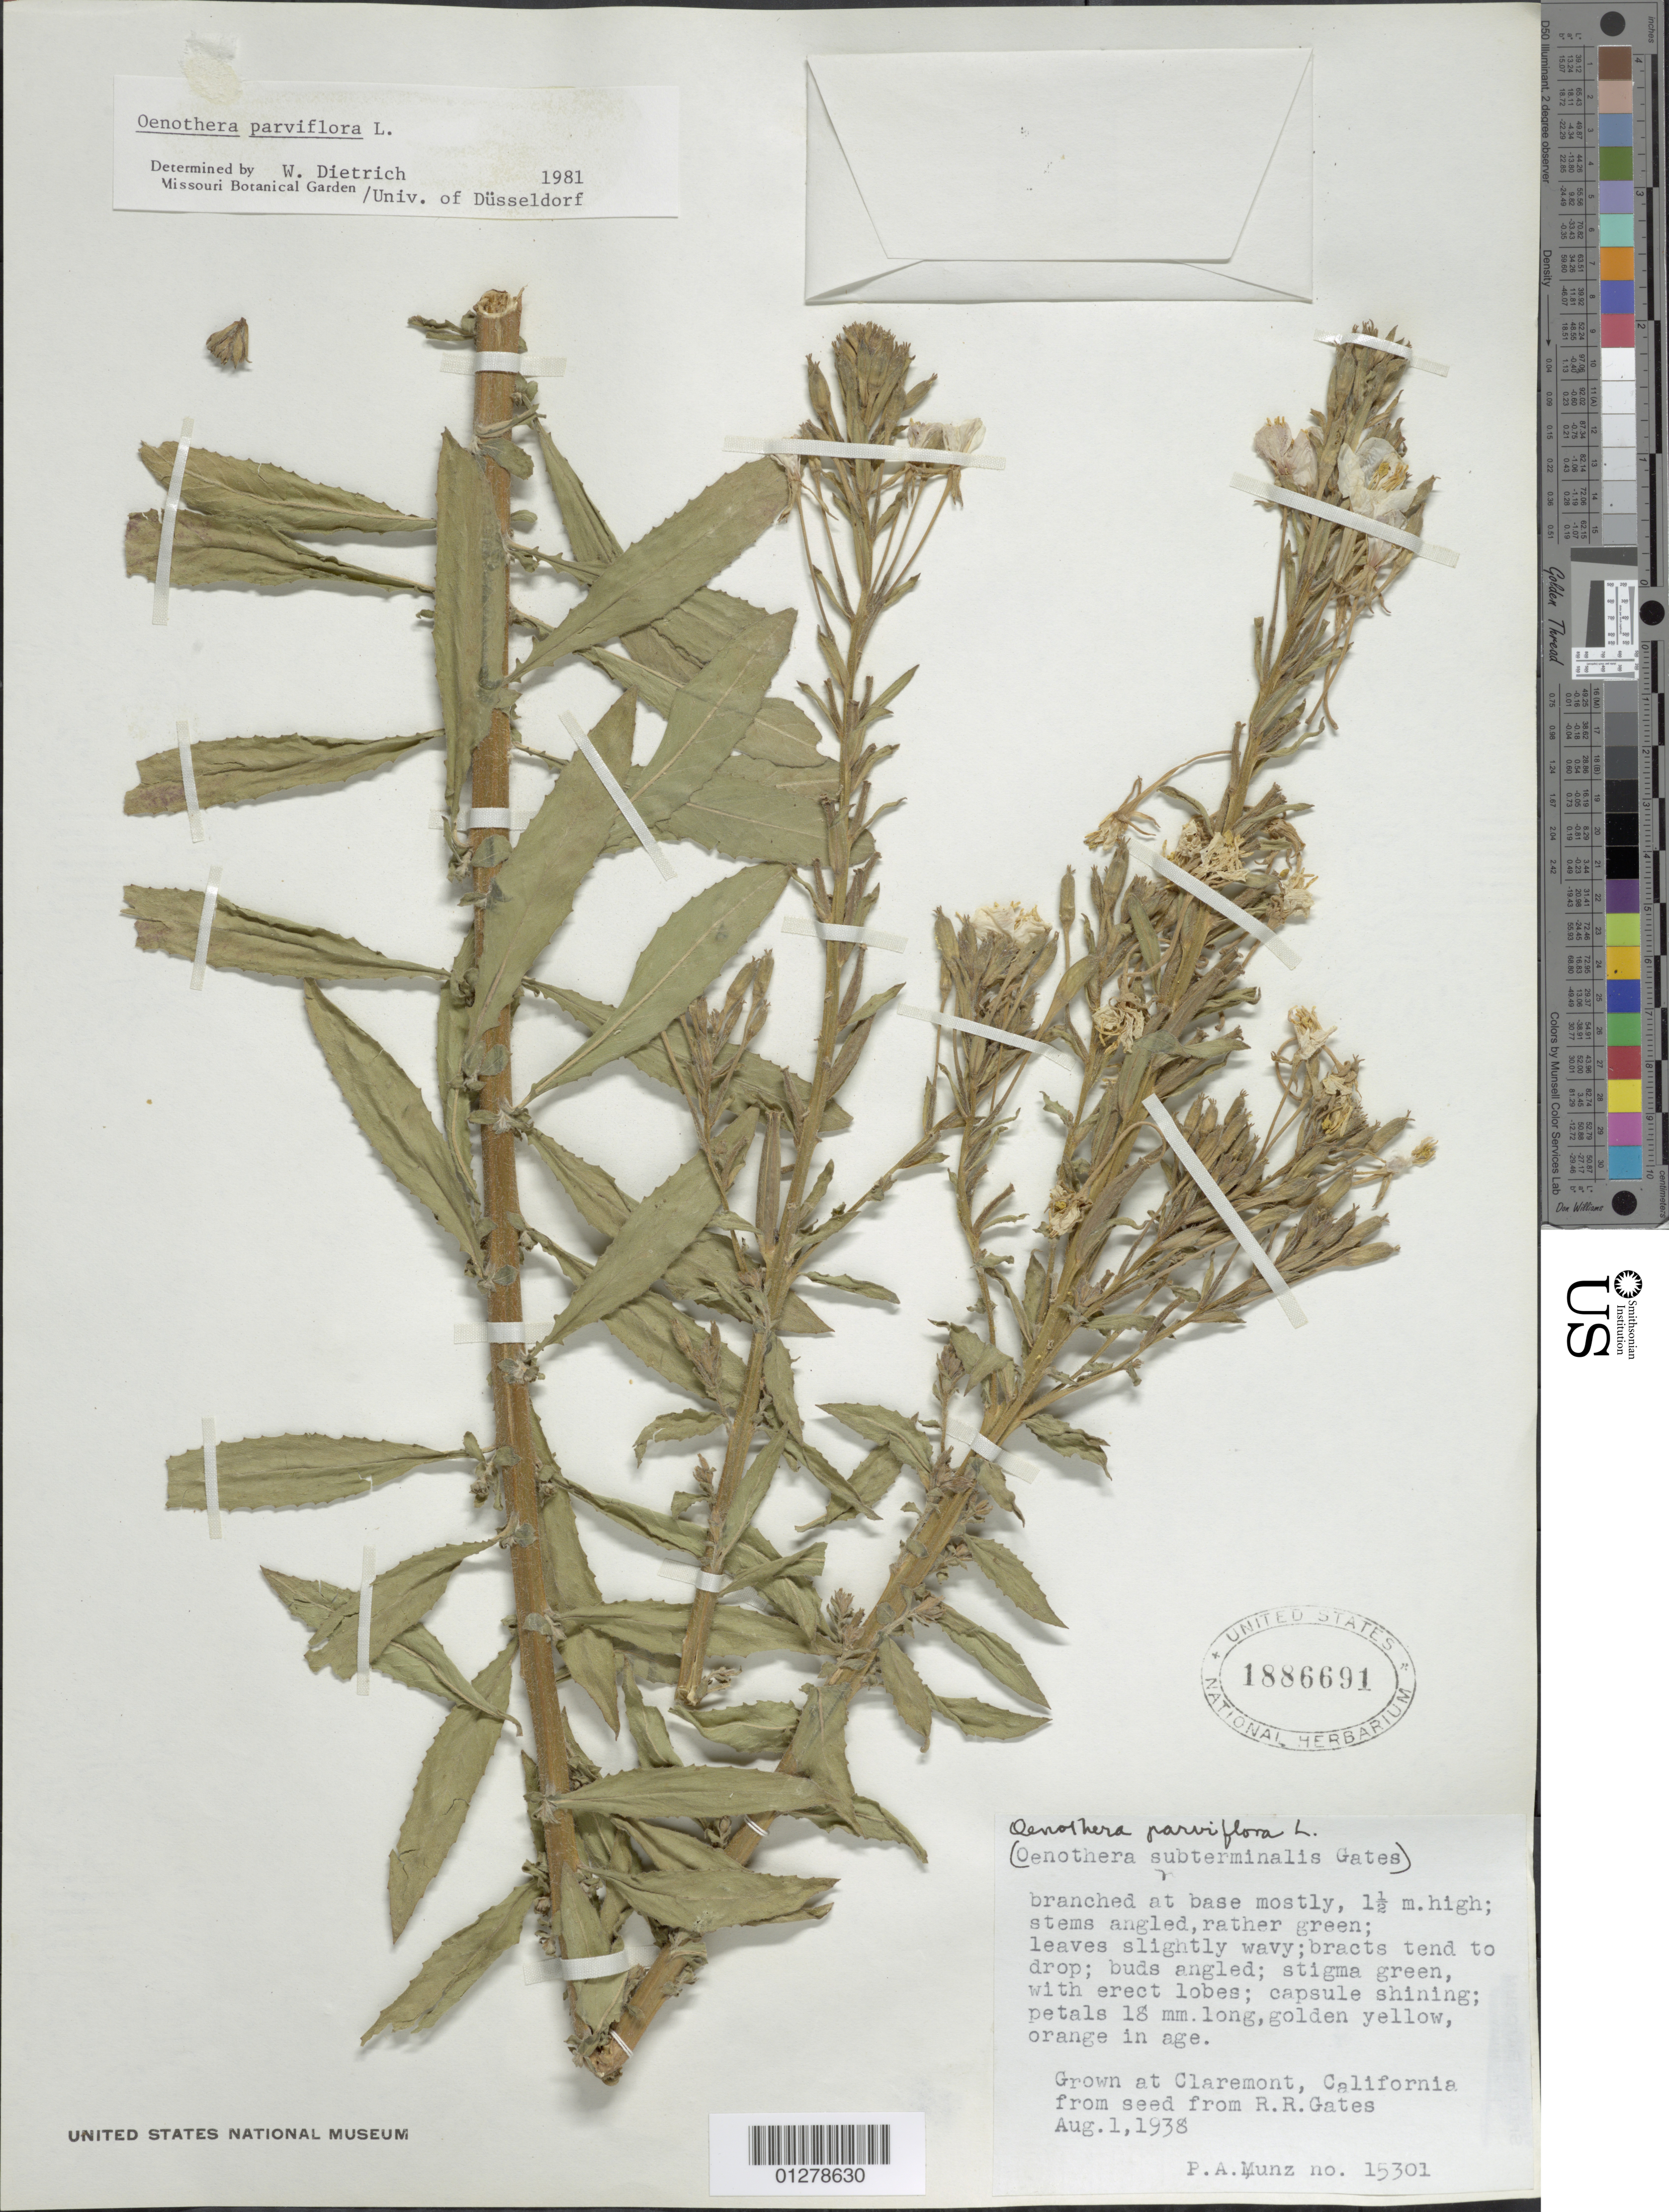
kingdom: Plantae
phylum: Tracheophyta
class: Magnoliopsida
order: Myrtales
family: Onagraceae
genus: Oenothera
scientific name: Oenothera parviflora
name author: L.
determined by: Dietrich, W.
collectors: P. A. Munz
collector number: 15301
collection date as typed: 01 Aug 1938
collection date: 1938-08-01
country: United States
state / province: California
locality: Claremont, Pomona College Herbarium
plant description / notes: From seed from Gates, R. R.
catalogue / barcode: US 1886691